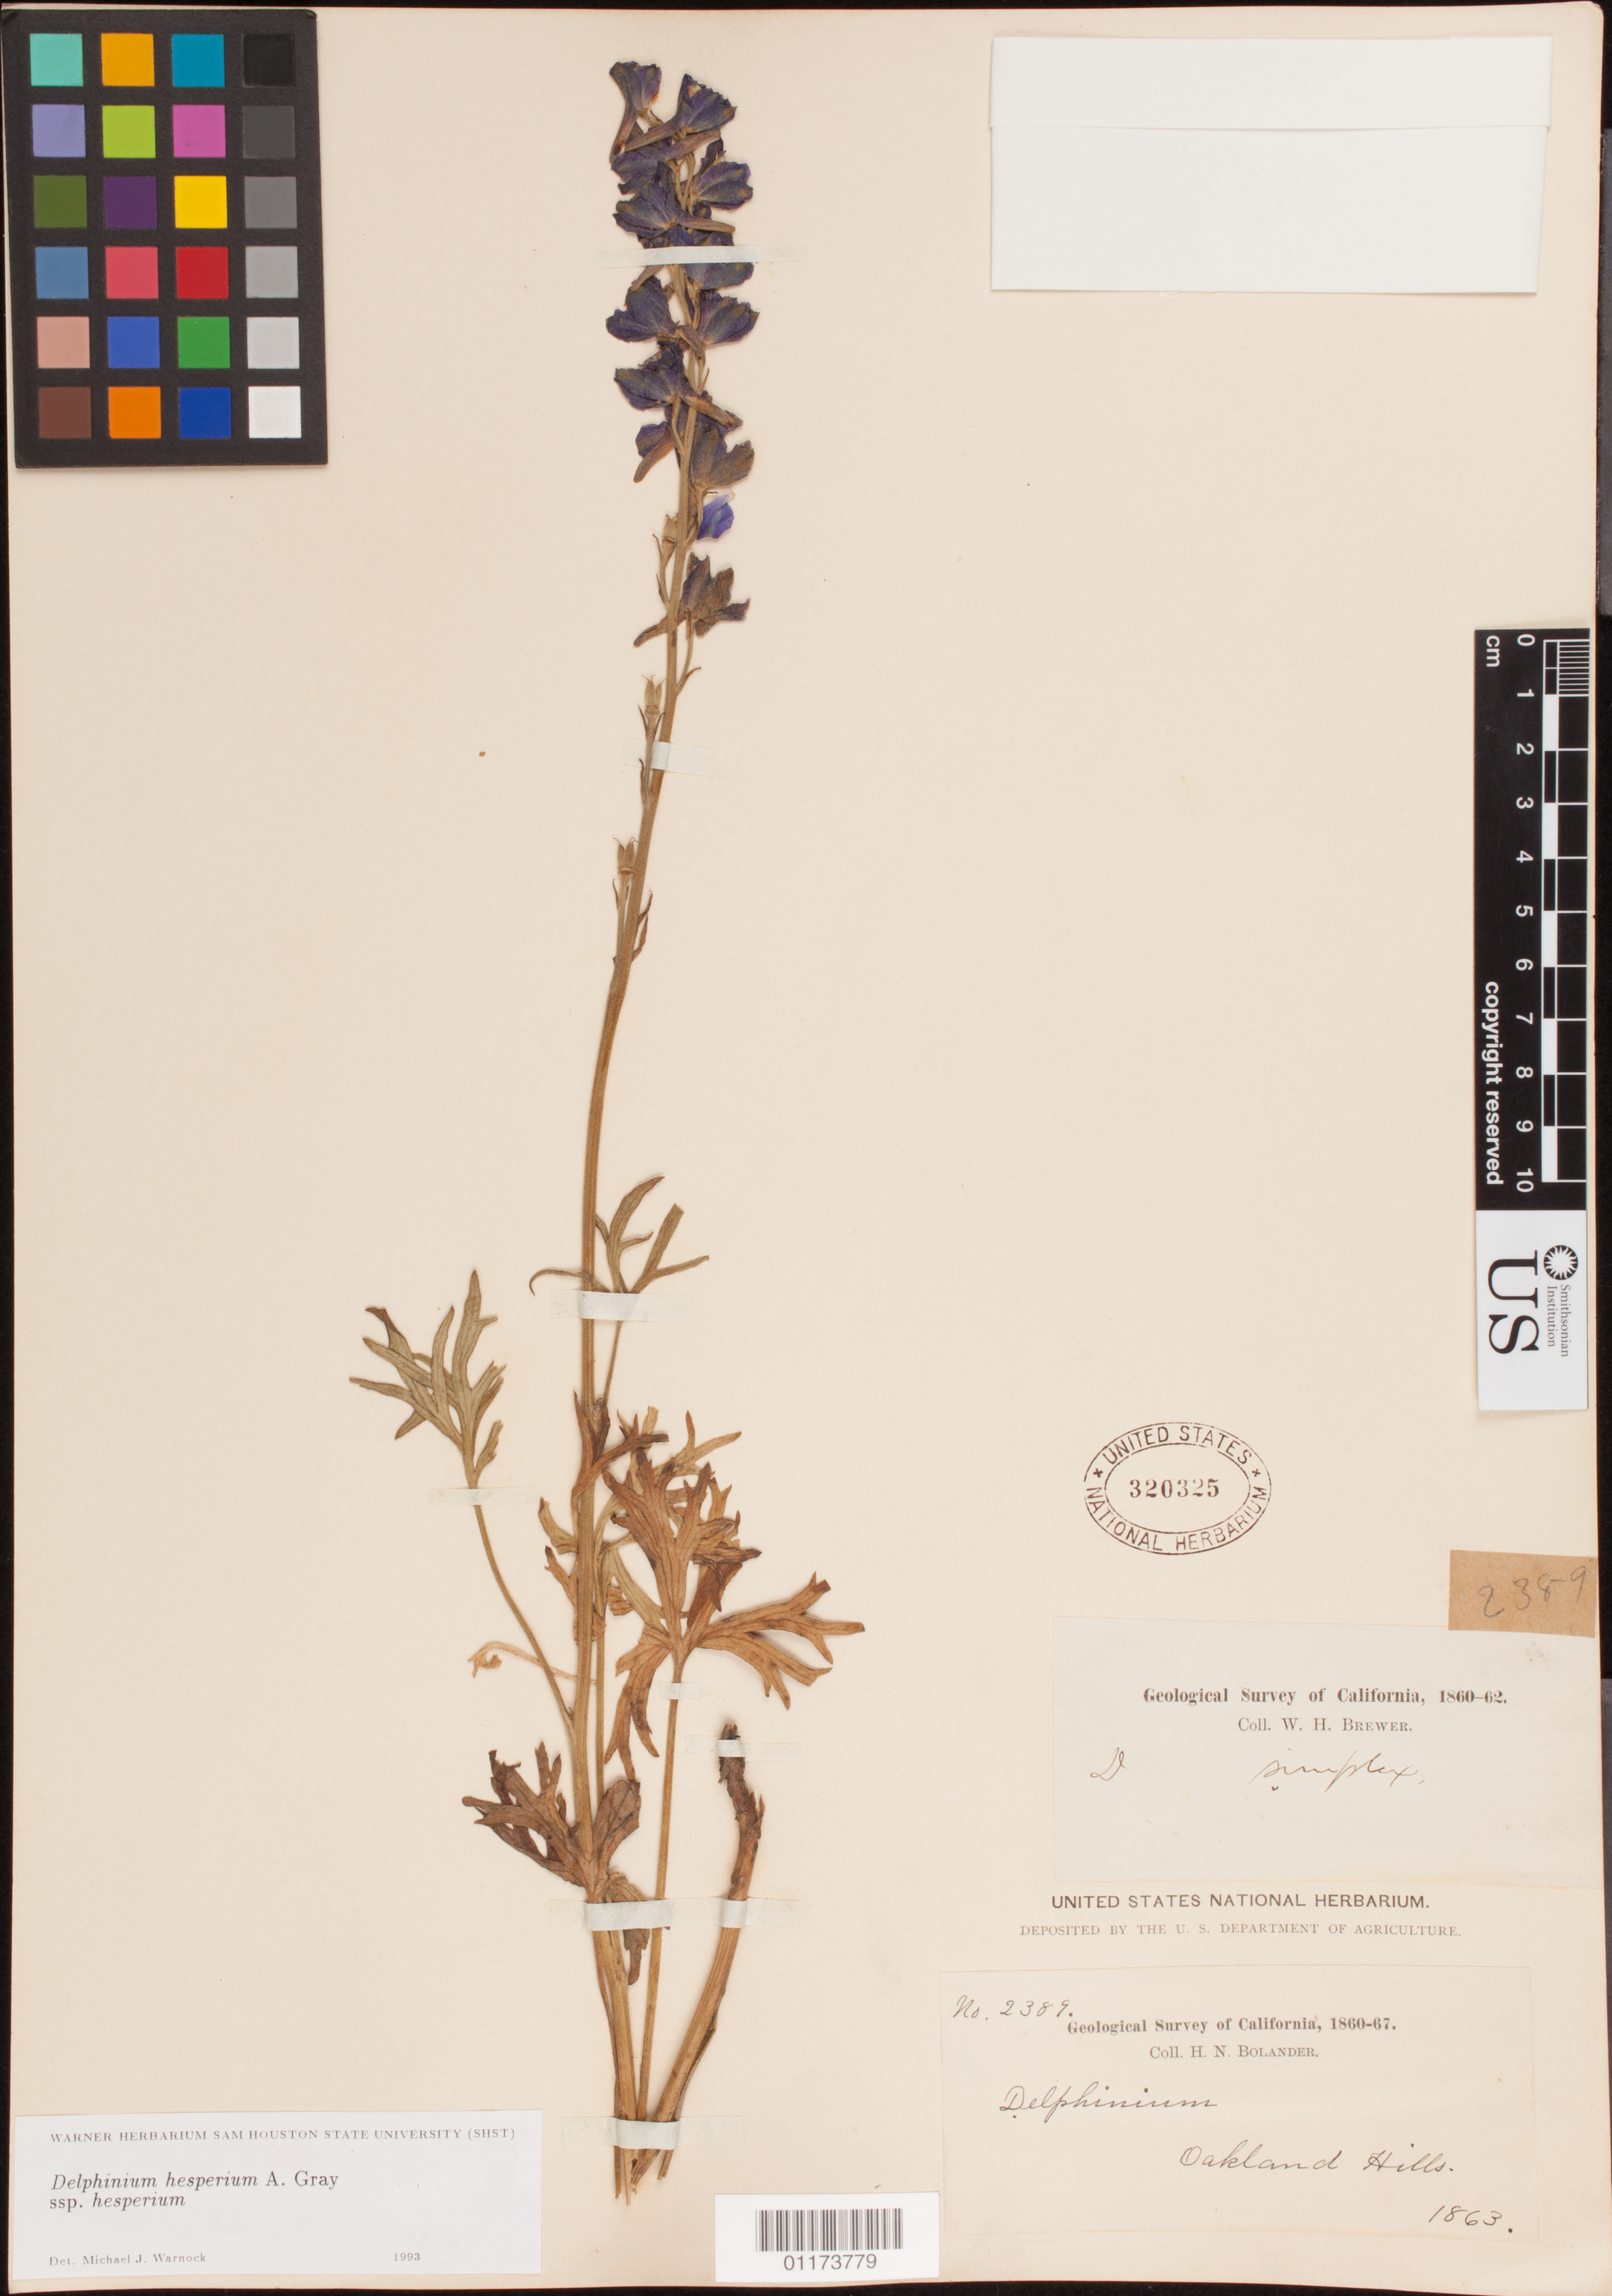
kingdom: Plantae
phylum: Tracheophyta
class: Magnoliopsida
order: Ranunculales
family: Ranunculaceae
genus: Delphinium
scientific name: Delphinium hesperium subsp. hesperium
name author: A. Gray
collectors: H. Bolander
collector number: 2389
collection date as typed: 1863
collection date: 1863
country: United States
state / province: California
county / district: Alameda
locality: Oakland Hills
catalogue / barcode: US 320325